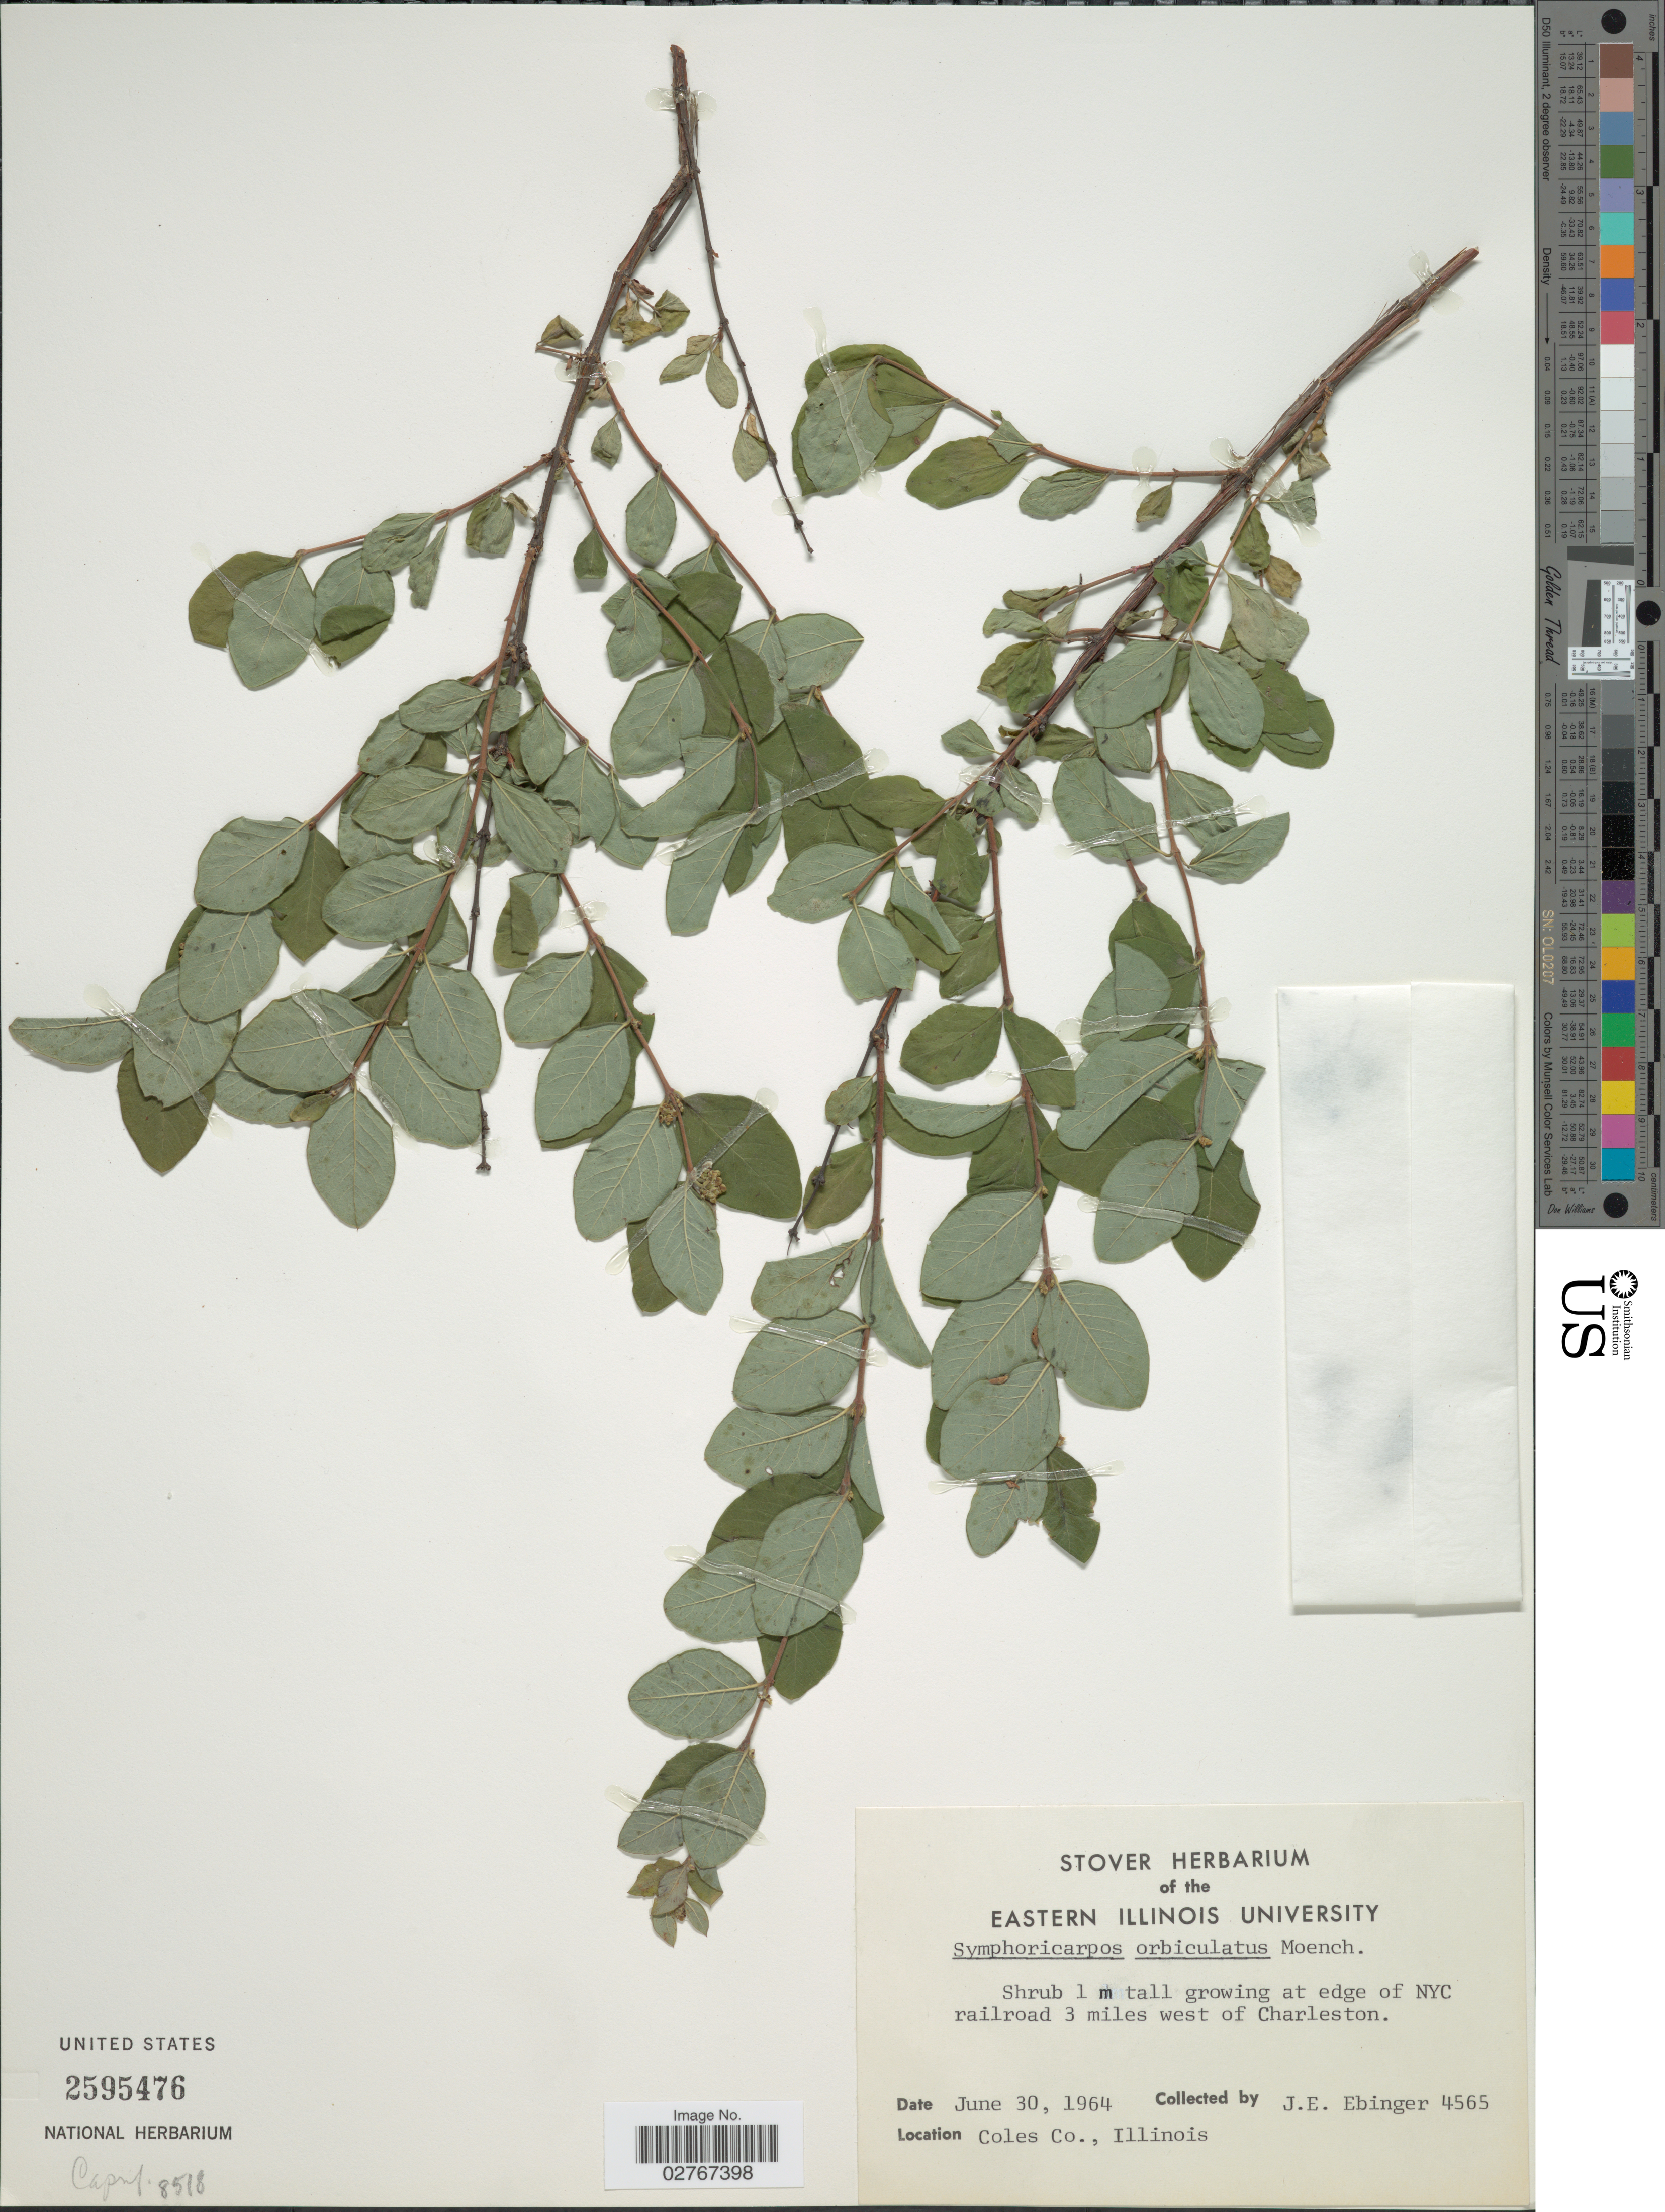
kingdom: Plantae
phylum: Tracheophyta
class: Magnoliopsida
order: Dipsacales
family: Caprifoliaceae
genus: Symphoricarpos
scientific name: Symphoricarpos orbiculatus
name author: Moench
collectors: J. Ebinger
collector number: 4565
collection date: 1964-06-30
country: United States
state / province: Illinois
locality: At edge of NYC railroad 3 miles west of Charleston. Coles Co.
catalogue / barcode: US 2595476